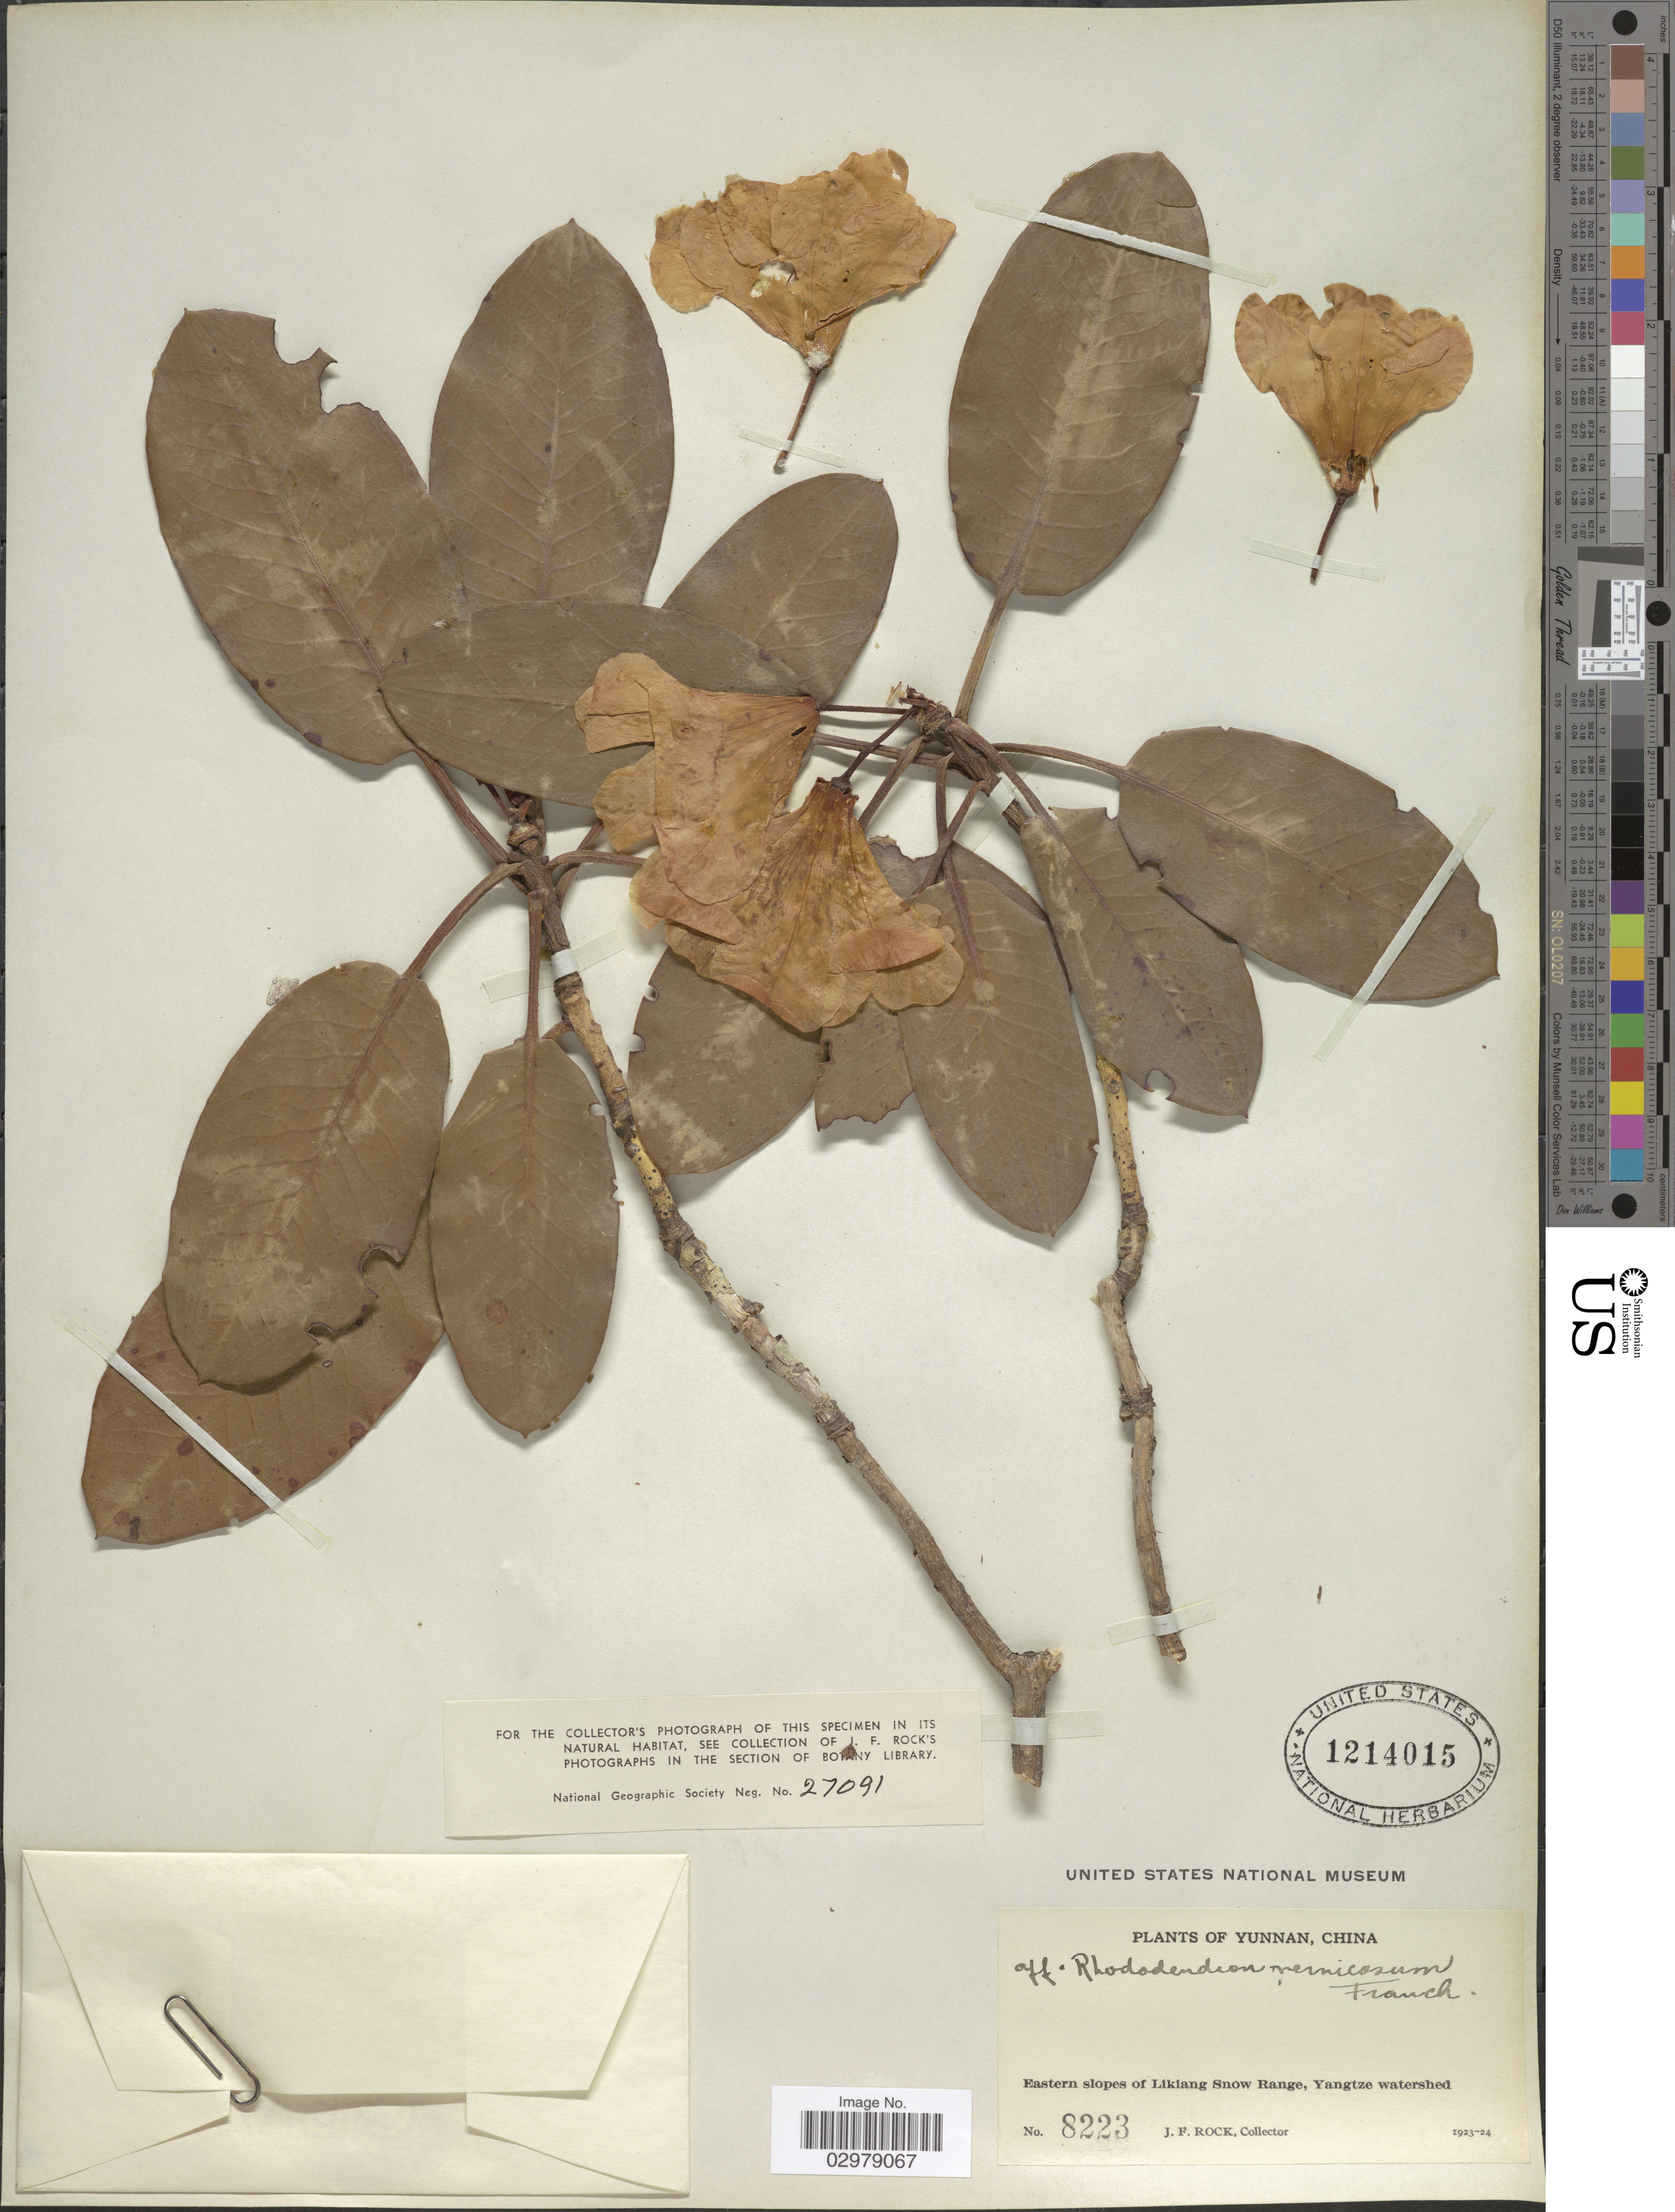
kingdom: Plantae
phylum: Tracheophyta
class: Magnoliopsida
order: Ericales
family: Ericaceae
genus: Rhododendron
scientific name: Rhododendron vernicosum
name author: Franch.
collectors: J. Rock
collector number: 8223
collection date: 1923/1924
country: China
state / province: Yunnan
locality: Eastern slopes of Likiang Snow Range, Yangtze watershed.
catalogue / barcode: US 1214015